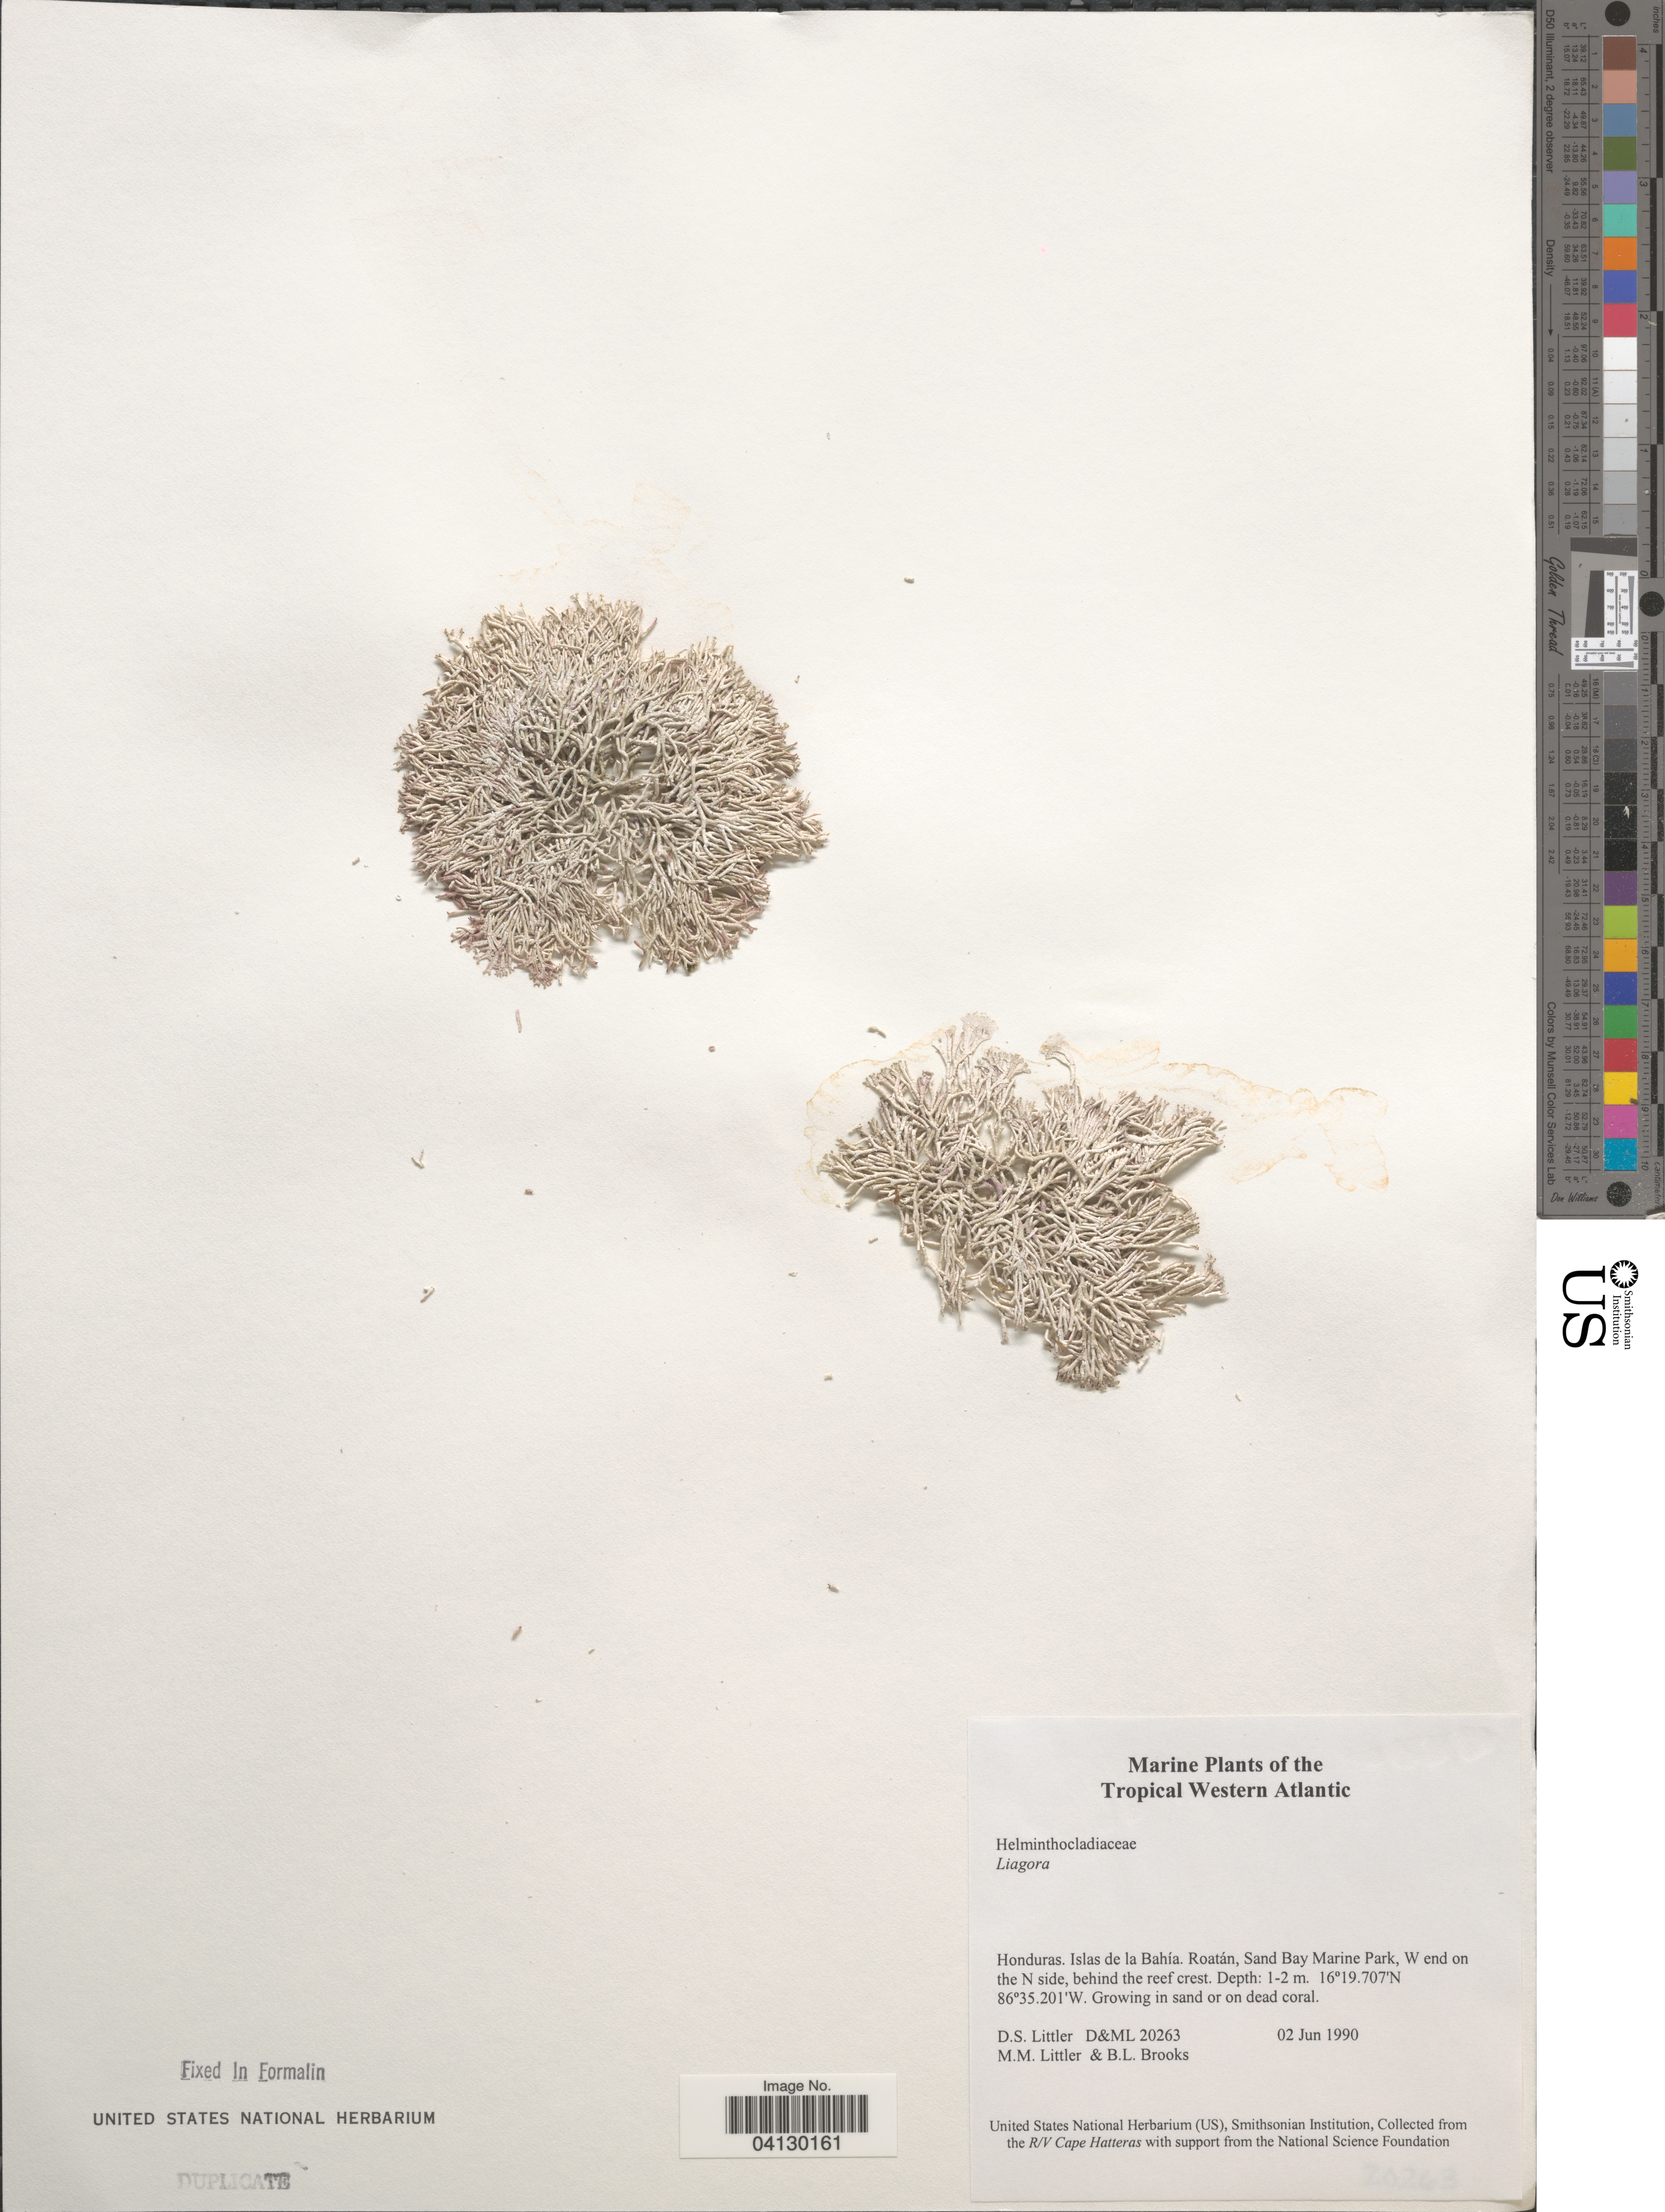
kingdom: Plantae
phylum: Rhodophyta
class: Florideophyceae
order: Nemaliales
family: Liagoraceae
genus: Liagora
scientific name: Liagora sp.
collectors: D. S. Littler & B. Brooks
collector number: D&ML 20263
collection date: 1990-06-02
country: Honduras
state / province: Islas de la Bahía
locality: The Tropical Western Atlantic. Roatán, Sand Bay Marine Park, W end on the N side, behind the reef crest.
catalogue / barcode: US 328611